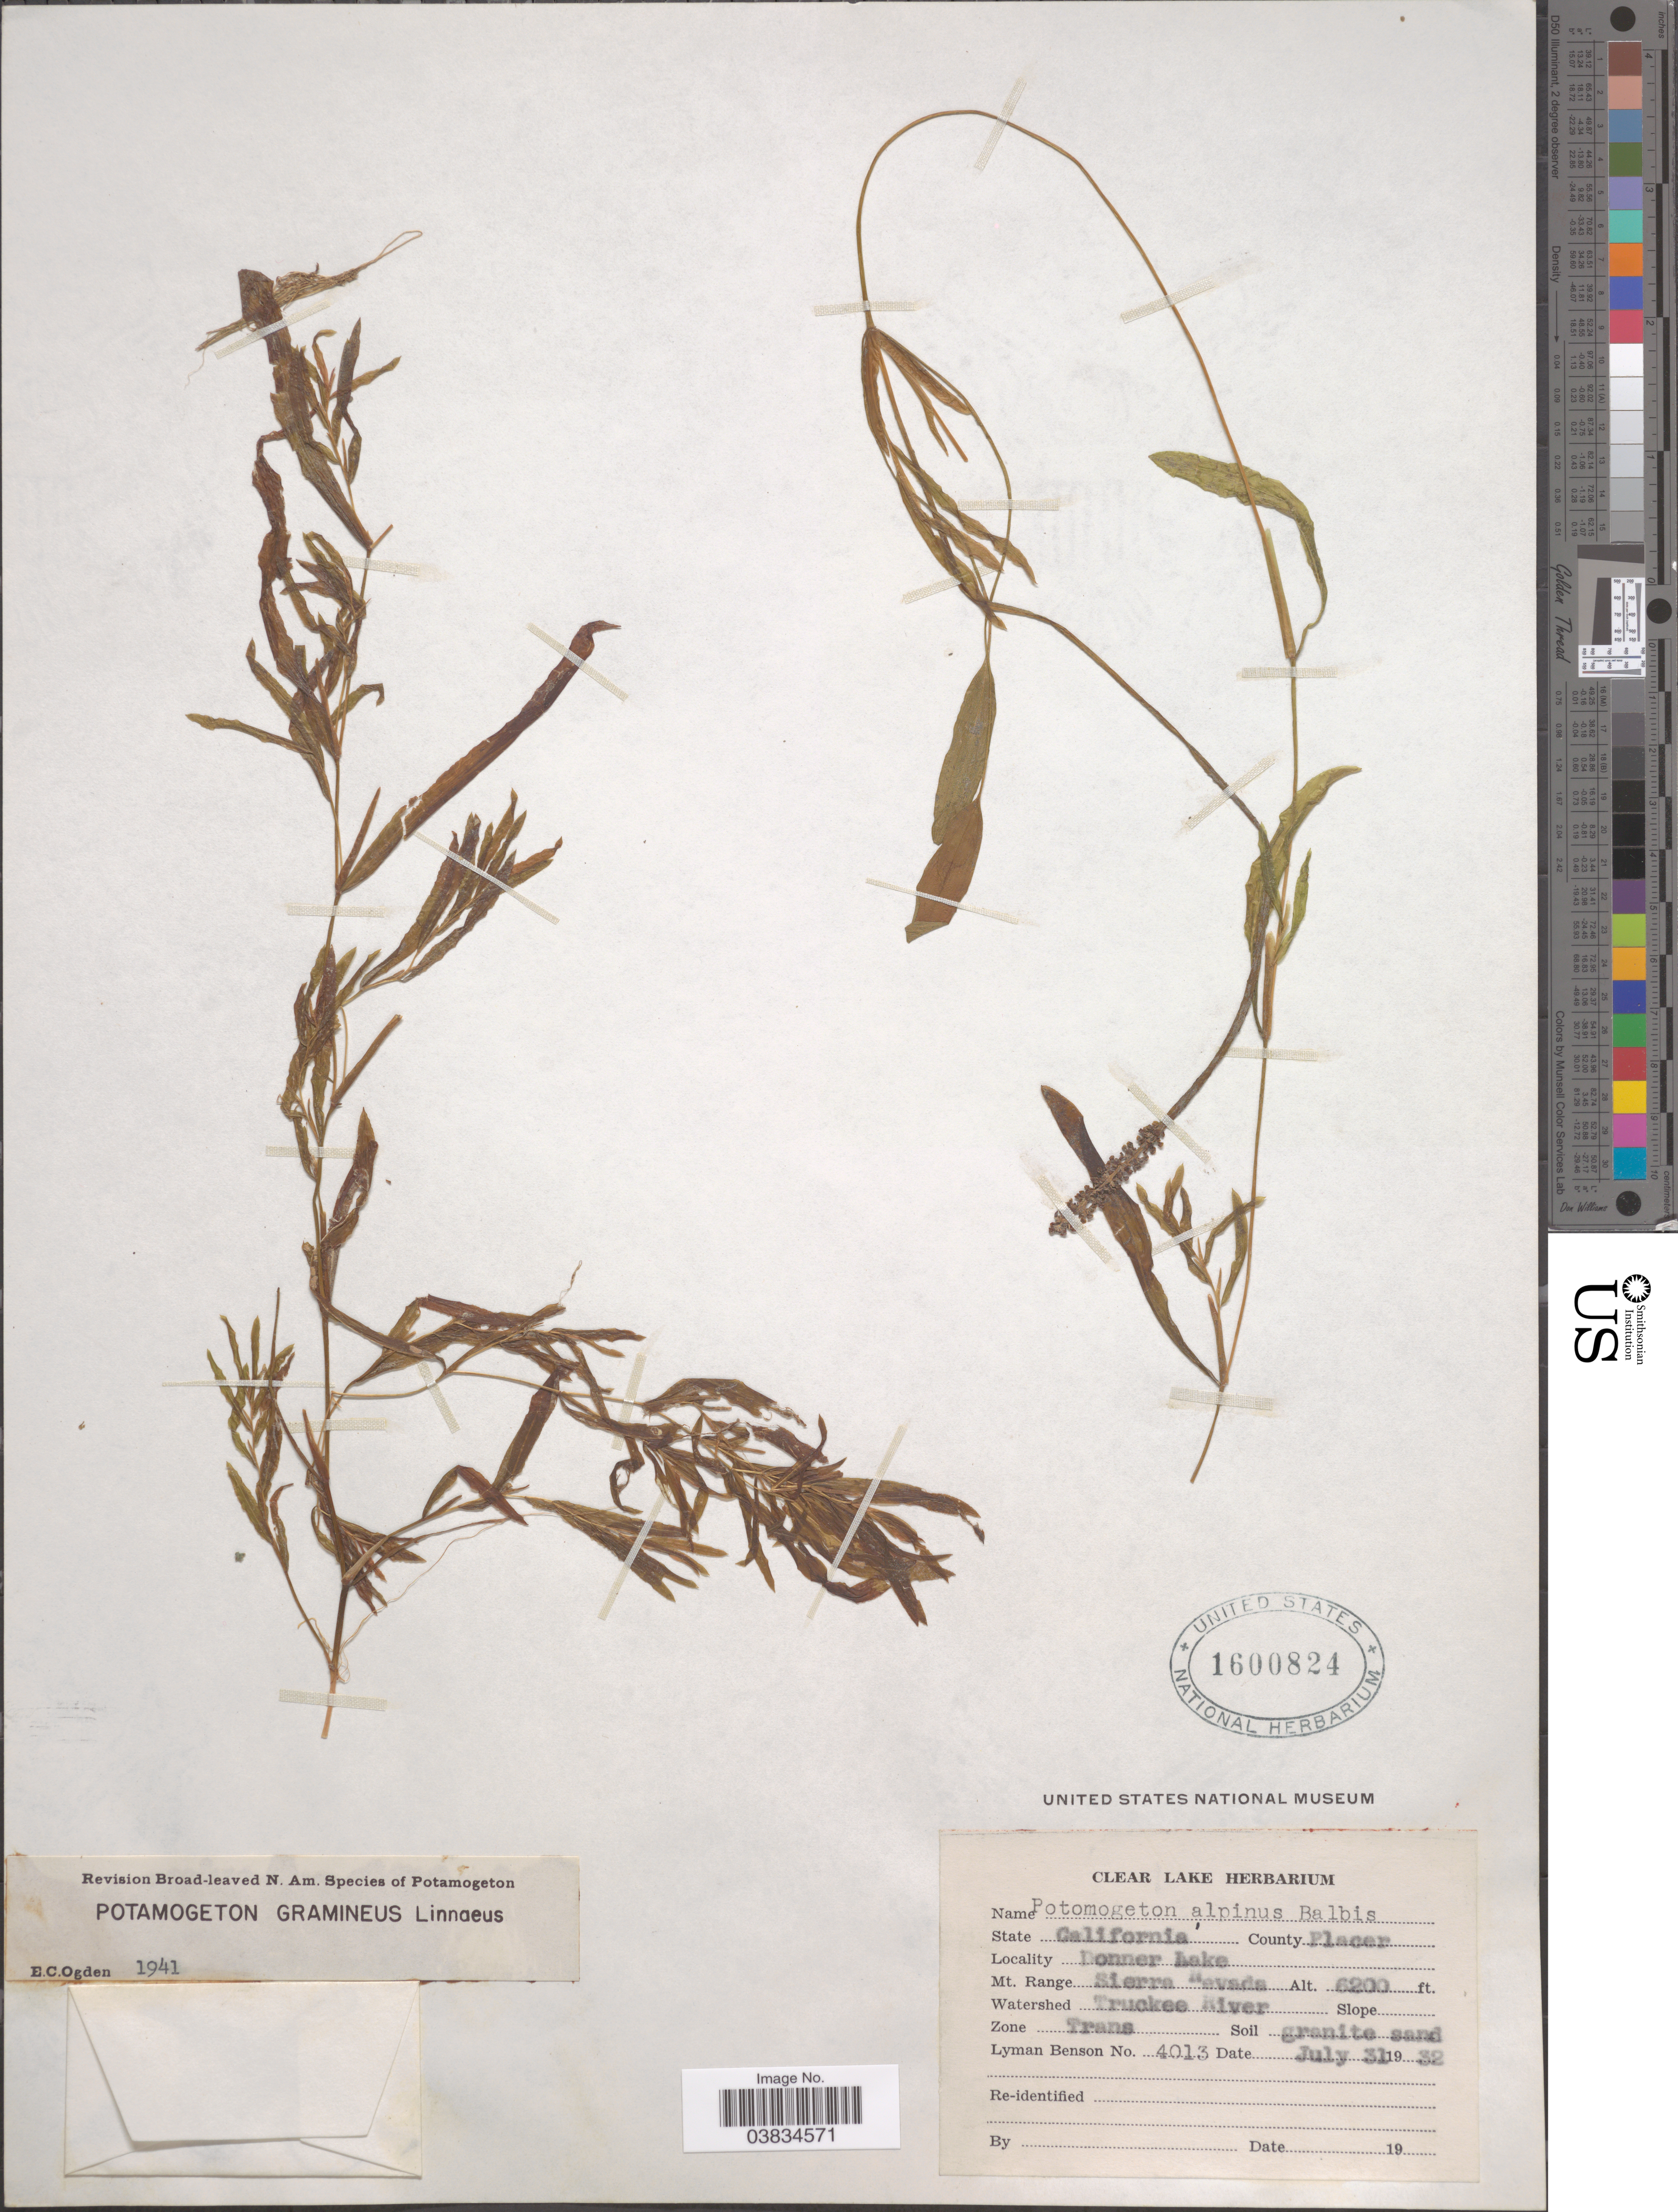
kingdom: Plantae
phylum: Tracheophyta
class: Liliopsida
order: Alismatales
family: Potamogetonaceae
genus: Potamogeton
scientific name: Potamogeton gramineus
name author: L.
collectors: L. D. Benson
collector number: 4013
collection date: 1932-07-31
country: United States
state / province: California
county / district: Placer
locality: County Placer. Donner Lake. Mt. Range Sierra Nevada. Watershed Truckee River. Zone Trans.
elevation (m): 1890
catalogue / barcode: US 1600824